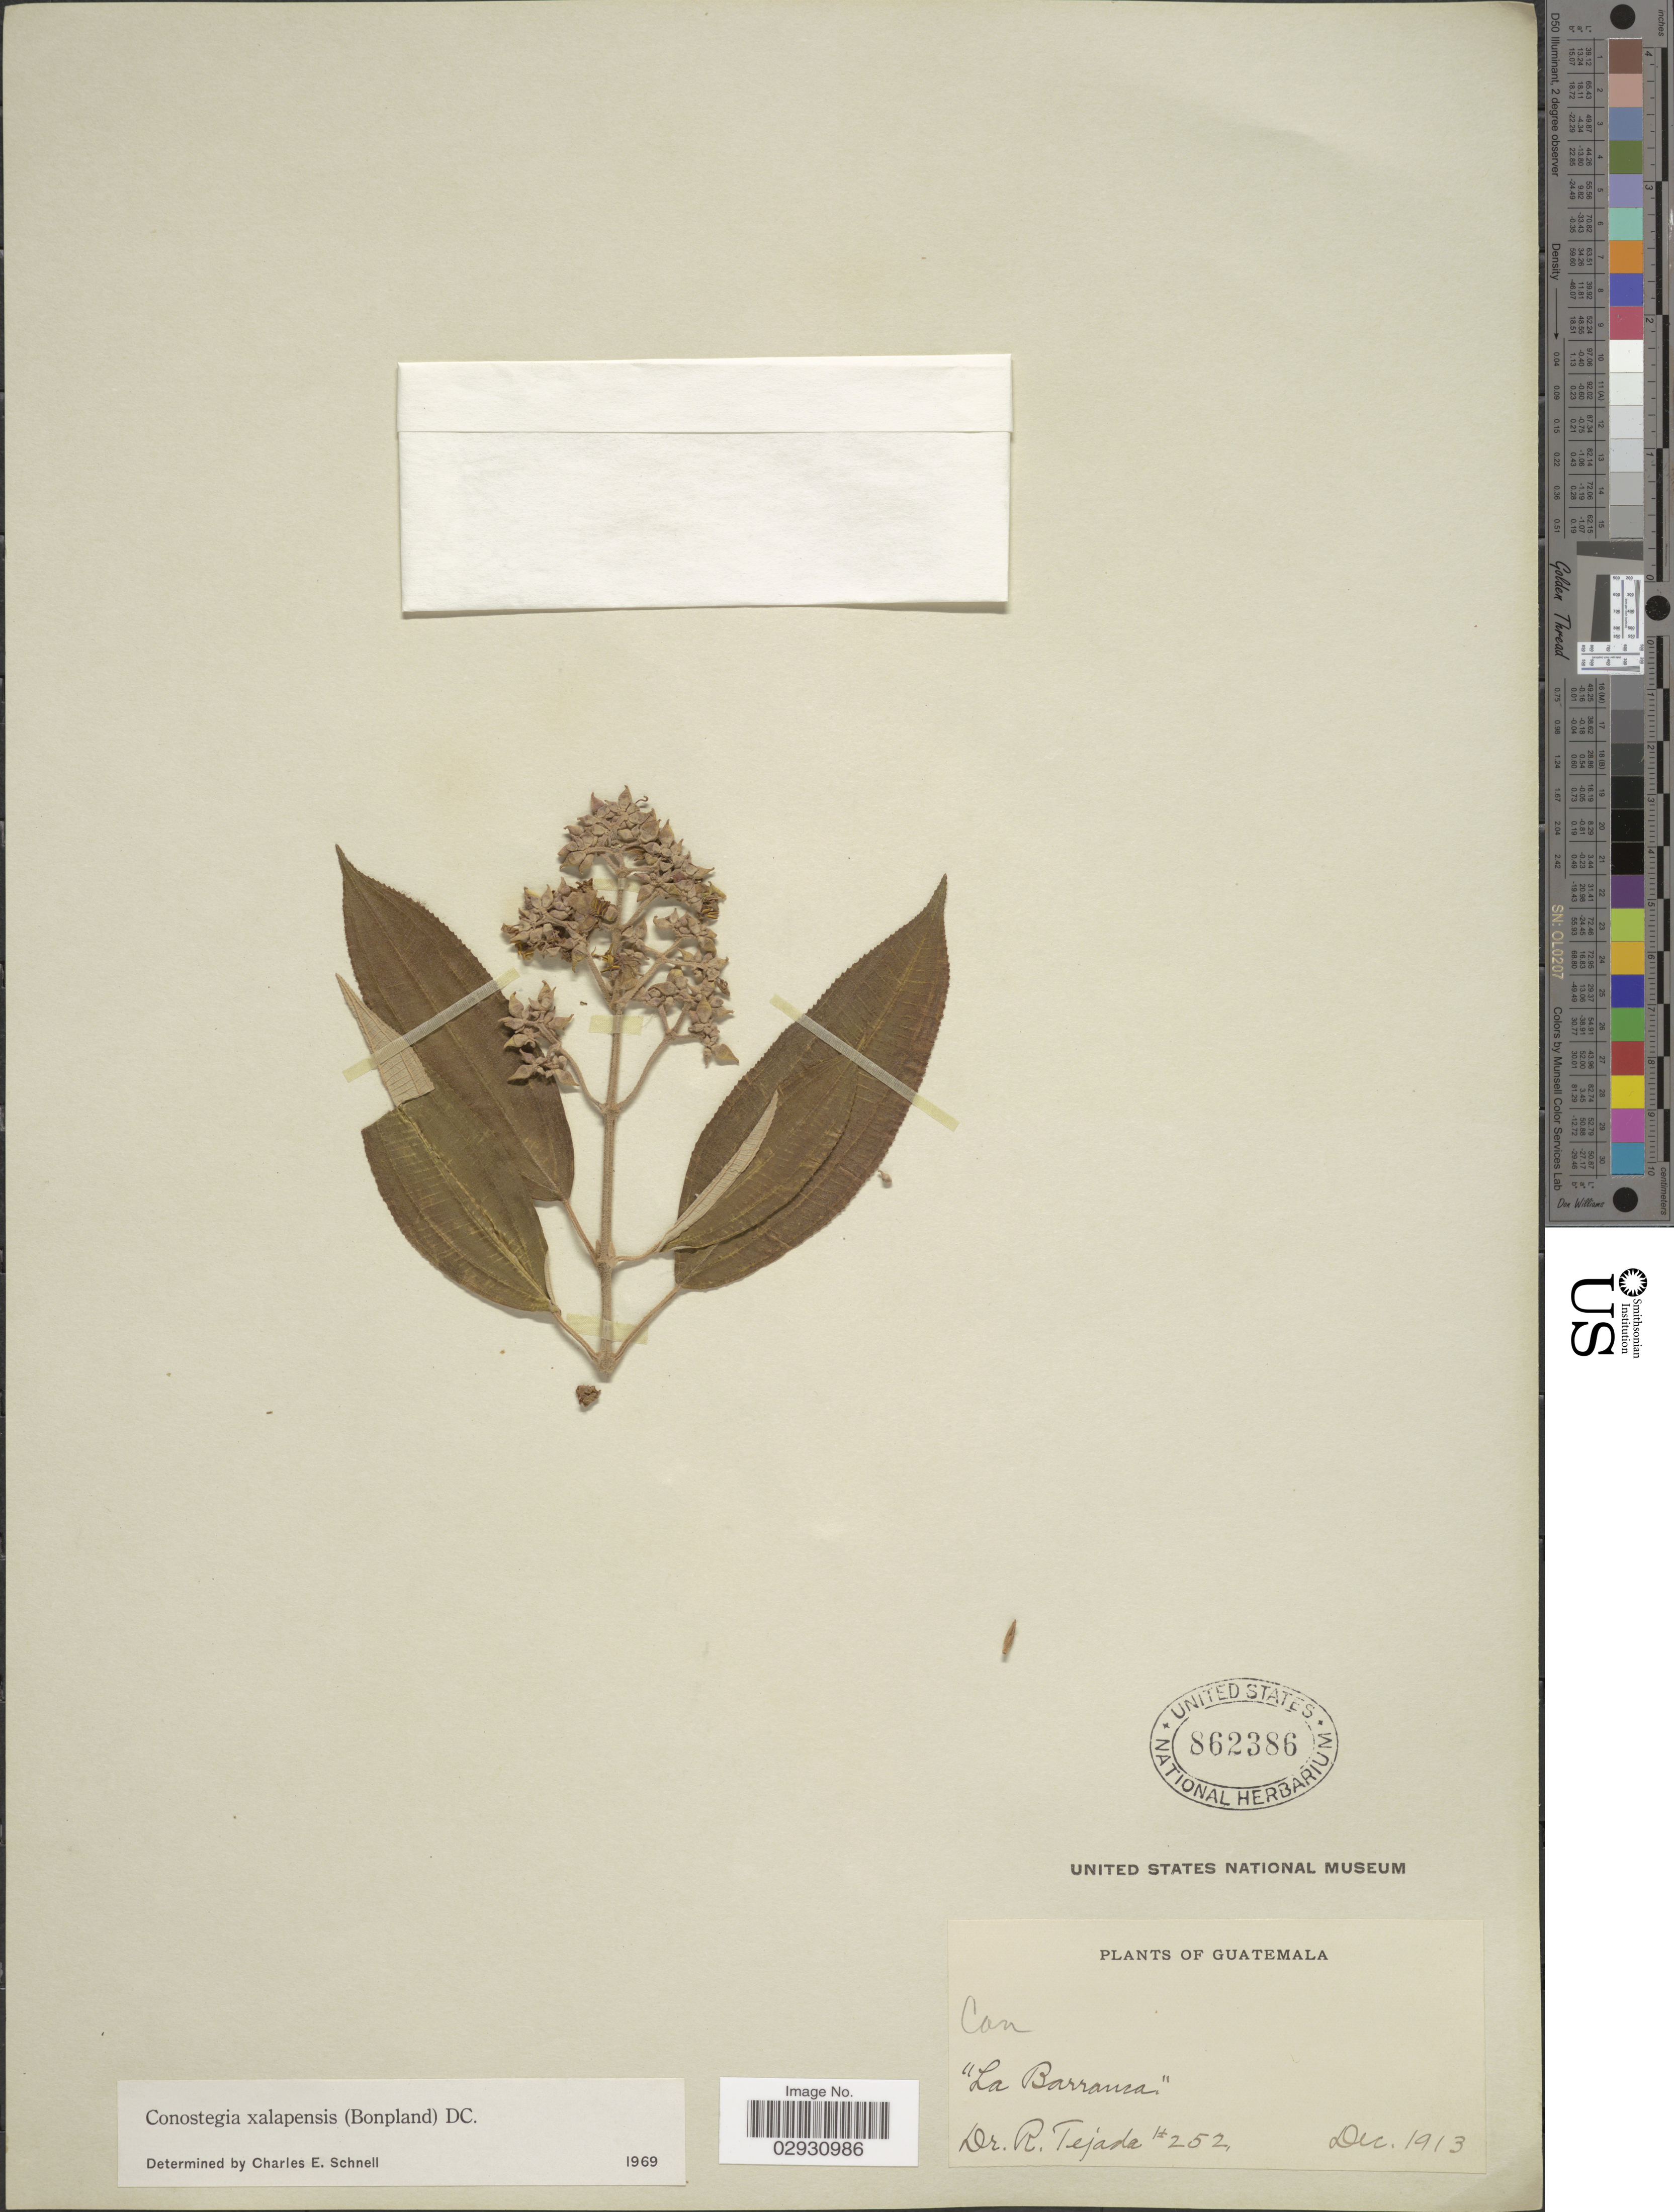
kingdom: Plantae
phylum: Tracheophyta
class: Magnoliopsida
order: Myrtales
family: Melastomataceae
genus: Conostegia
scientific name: Conostegia quadrangularis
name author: Schltdl. ex Steud.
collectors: R. Tejada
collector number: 252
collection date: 1913-12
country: Guatemala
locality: La Barranca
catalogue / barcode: US 862386